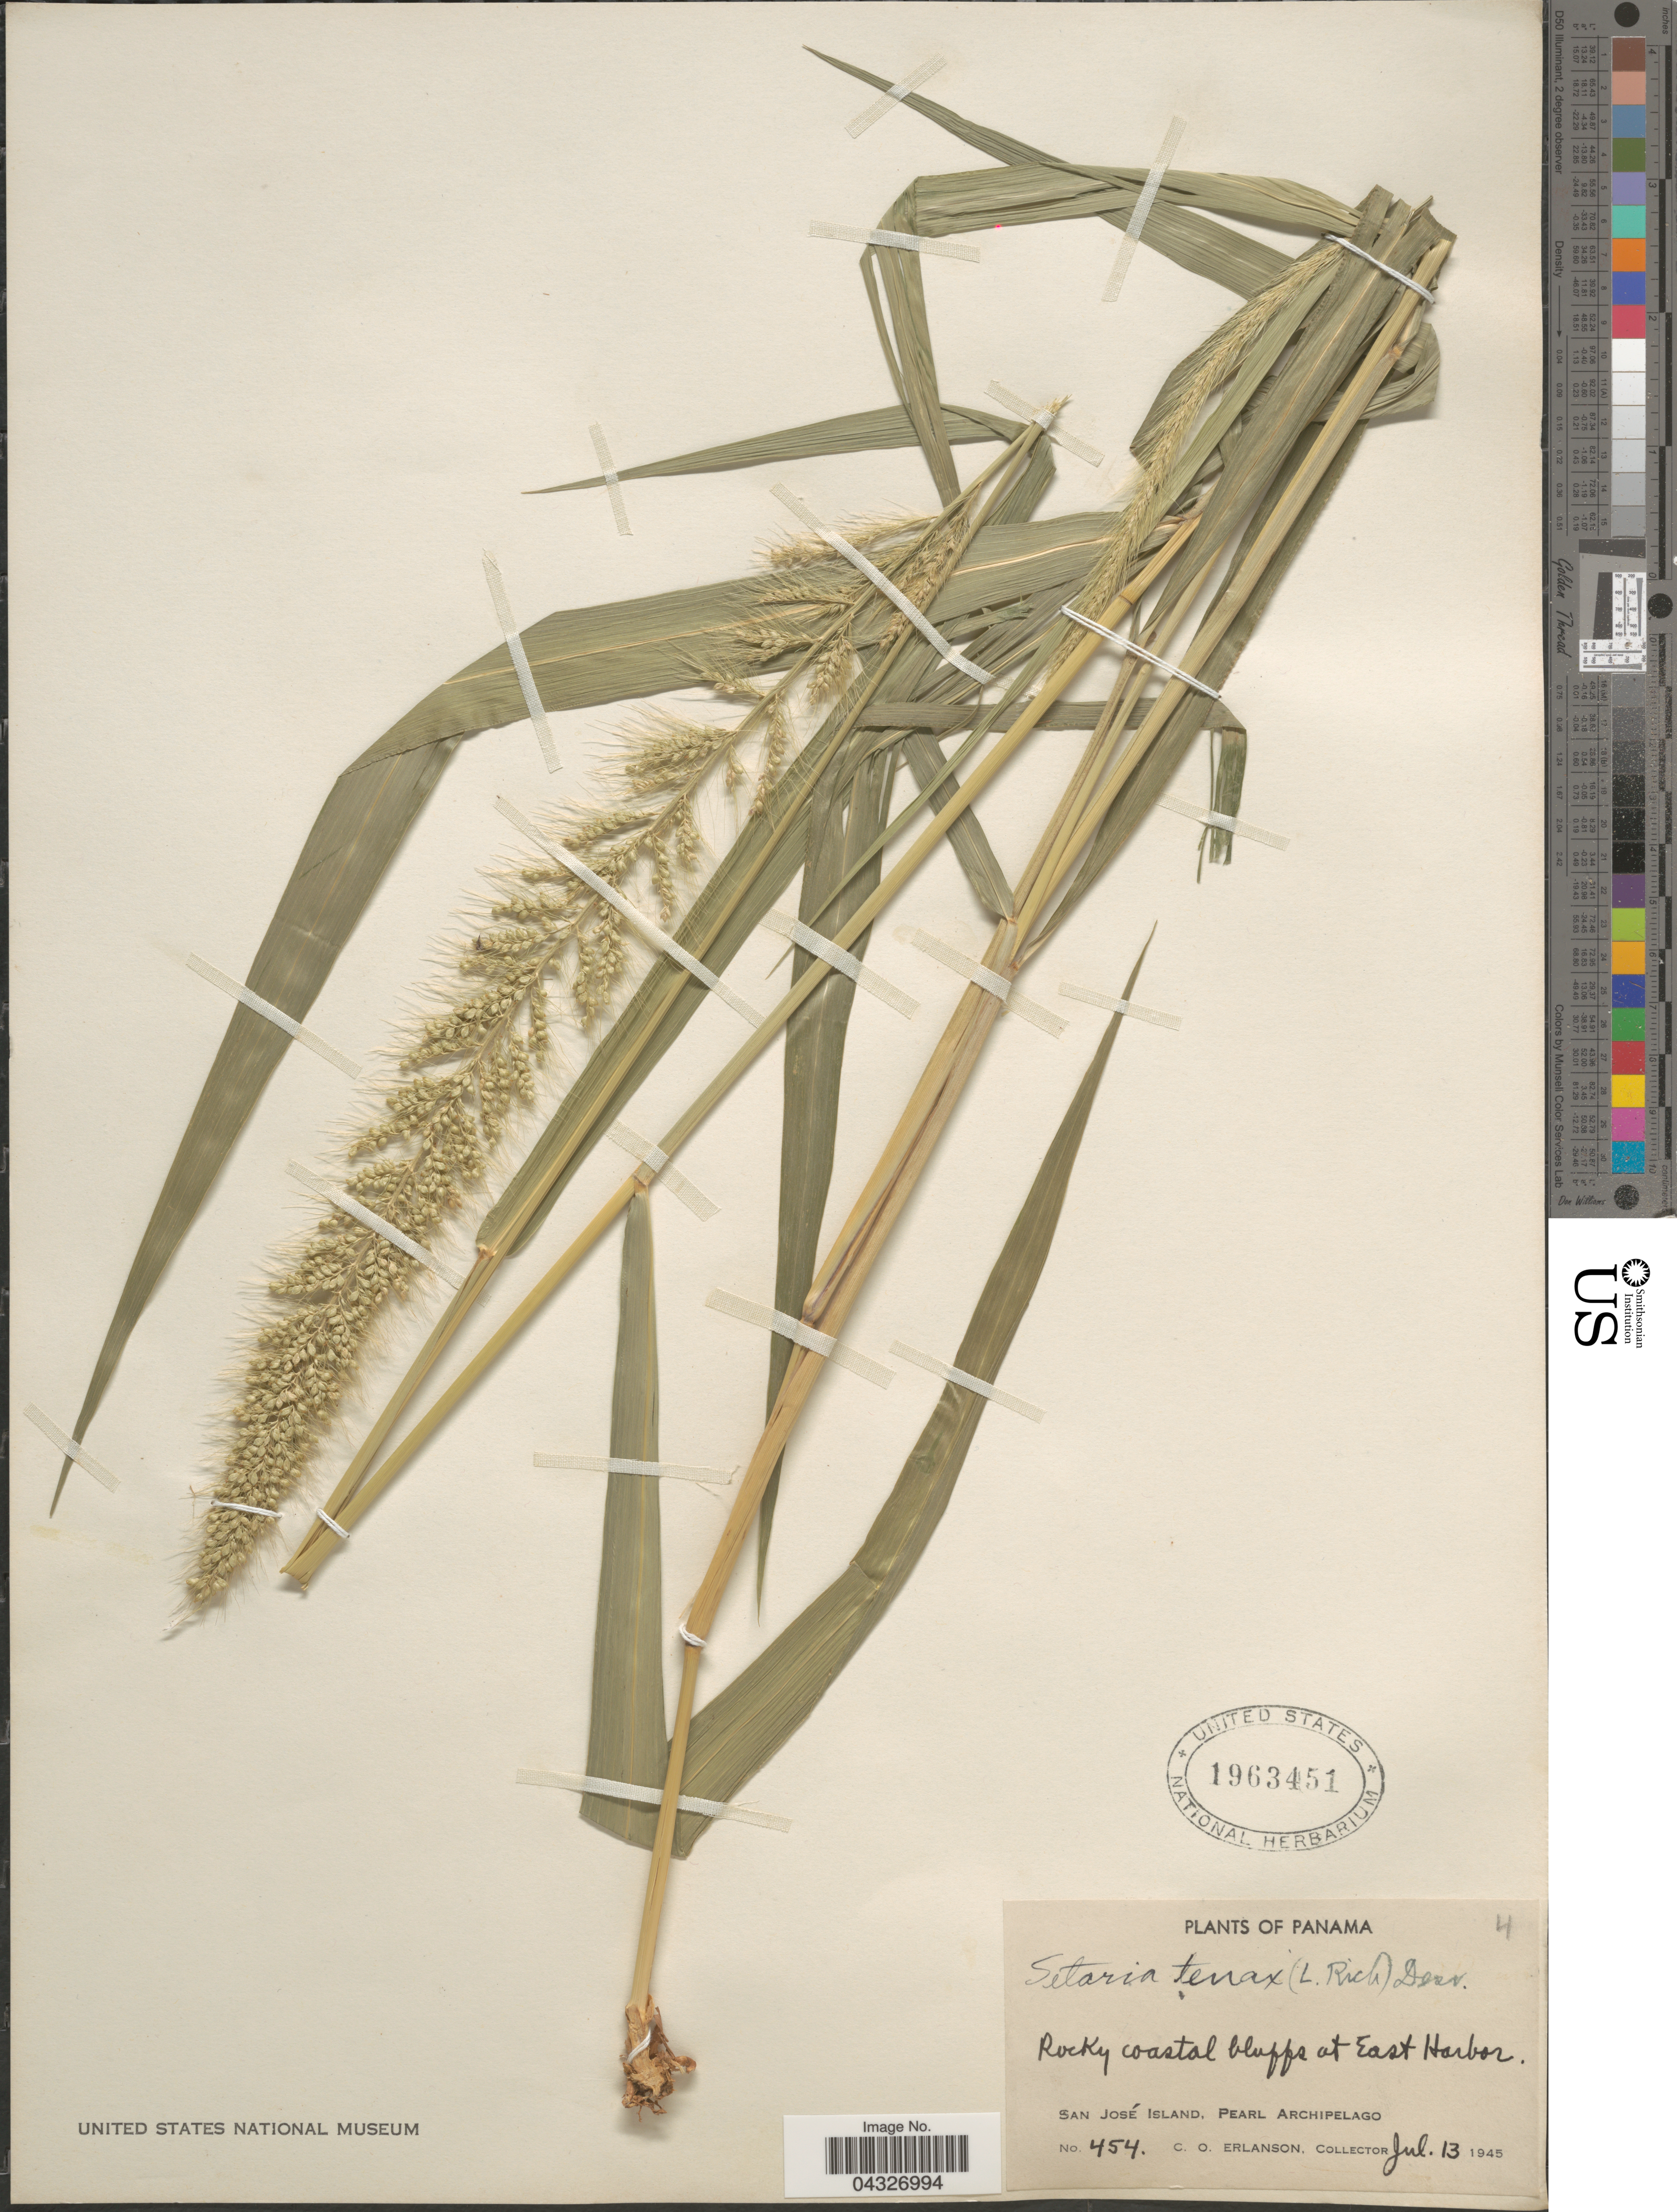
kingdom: Plantae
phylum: Tracheophyta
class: Liliopsida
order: Poales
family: Poaceae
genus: Setaria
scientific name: Setaria tenax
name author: (Rich.) Desv.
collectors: C. O. Erlanson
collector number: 454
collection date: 1945-07-13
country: Panama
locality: Rocky coastal bluffs at East Harbor. San José Island, Pearl Archipelago.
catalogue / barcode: US 1963451